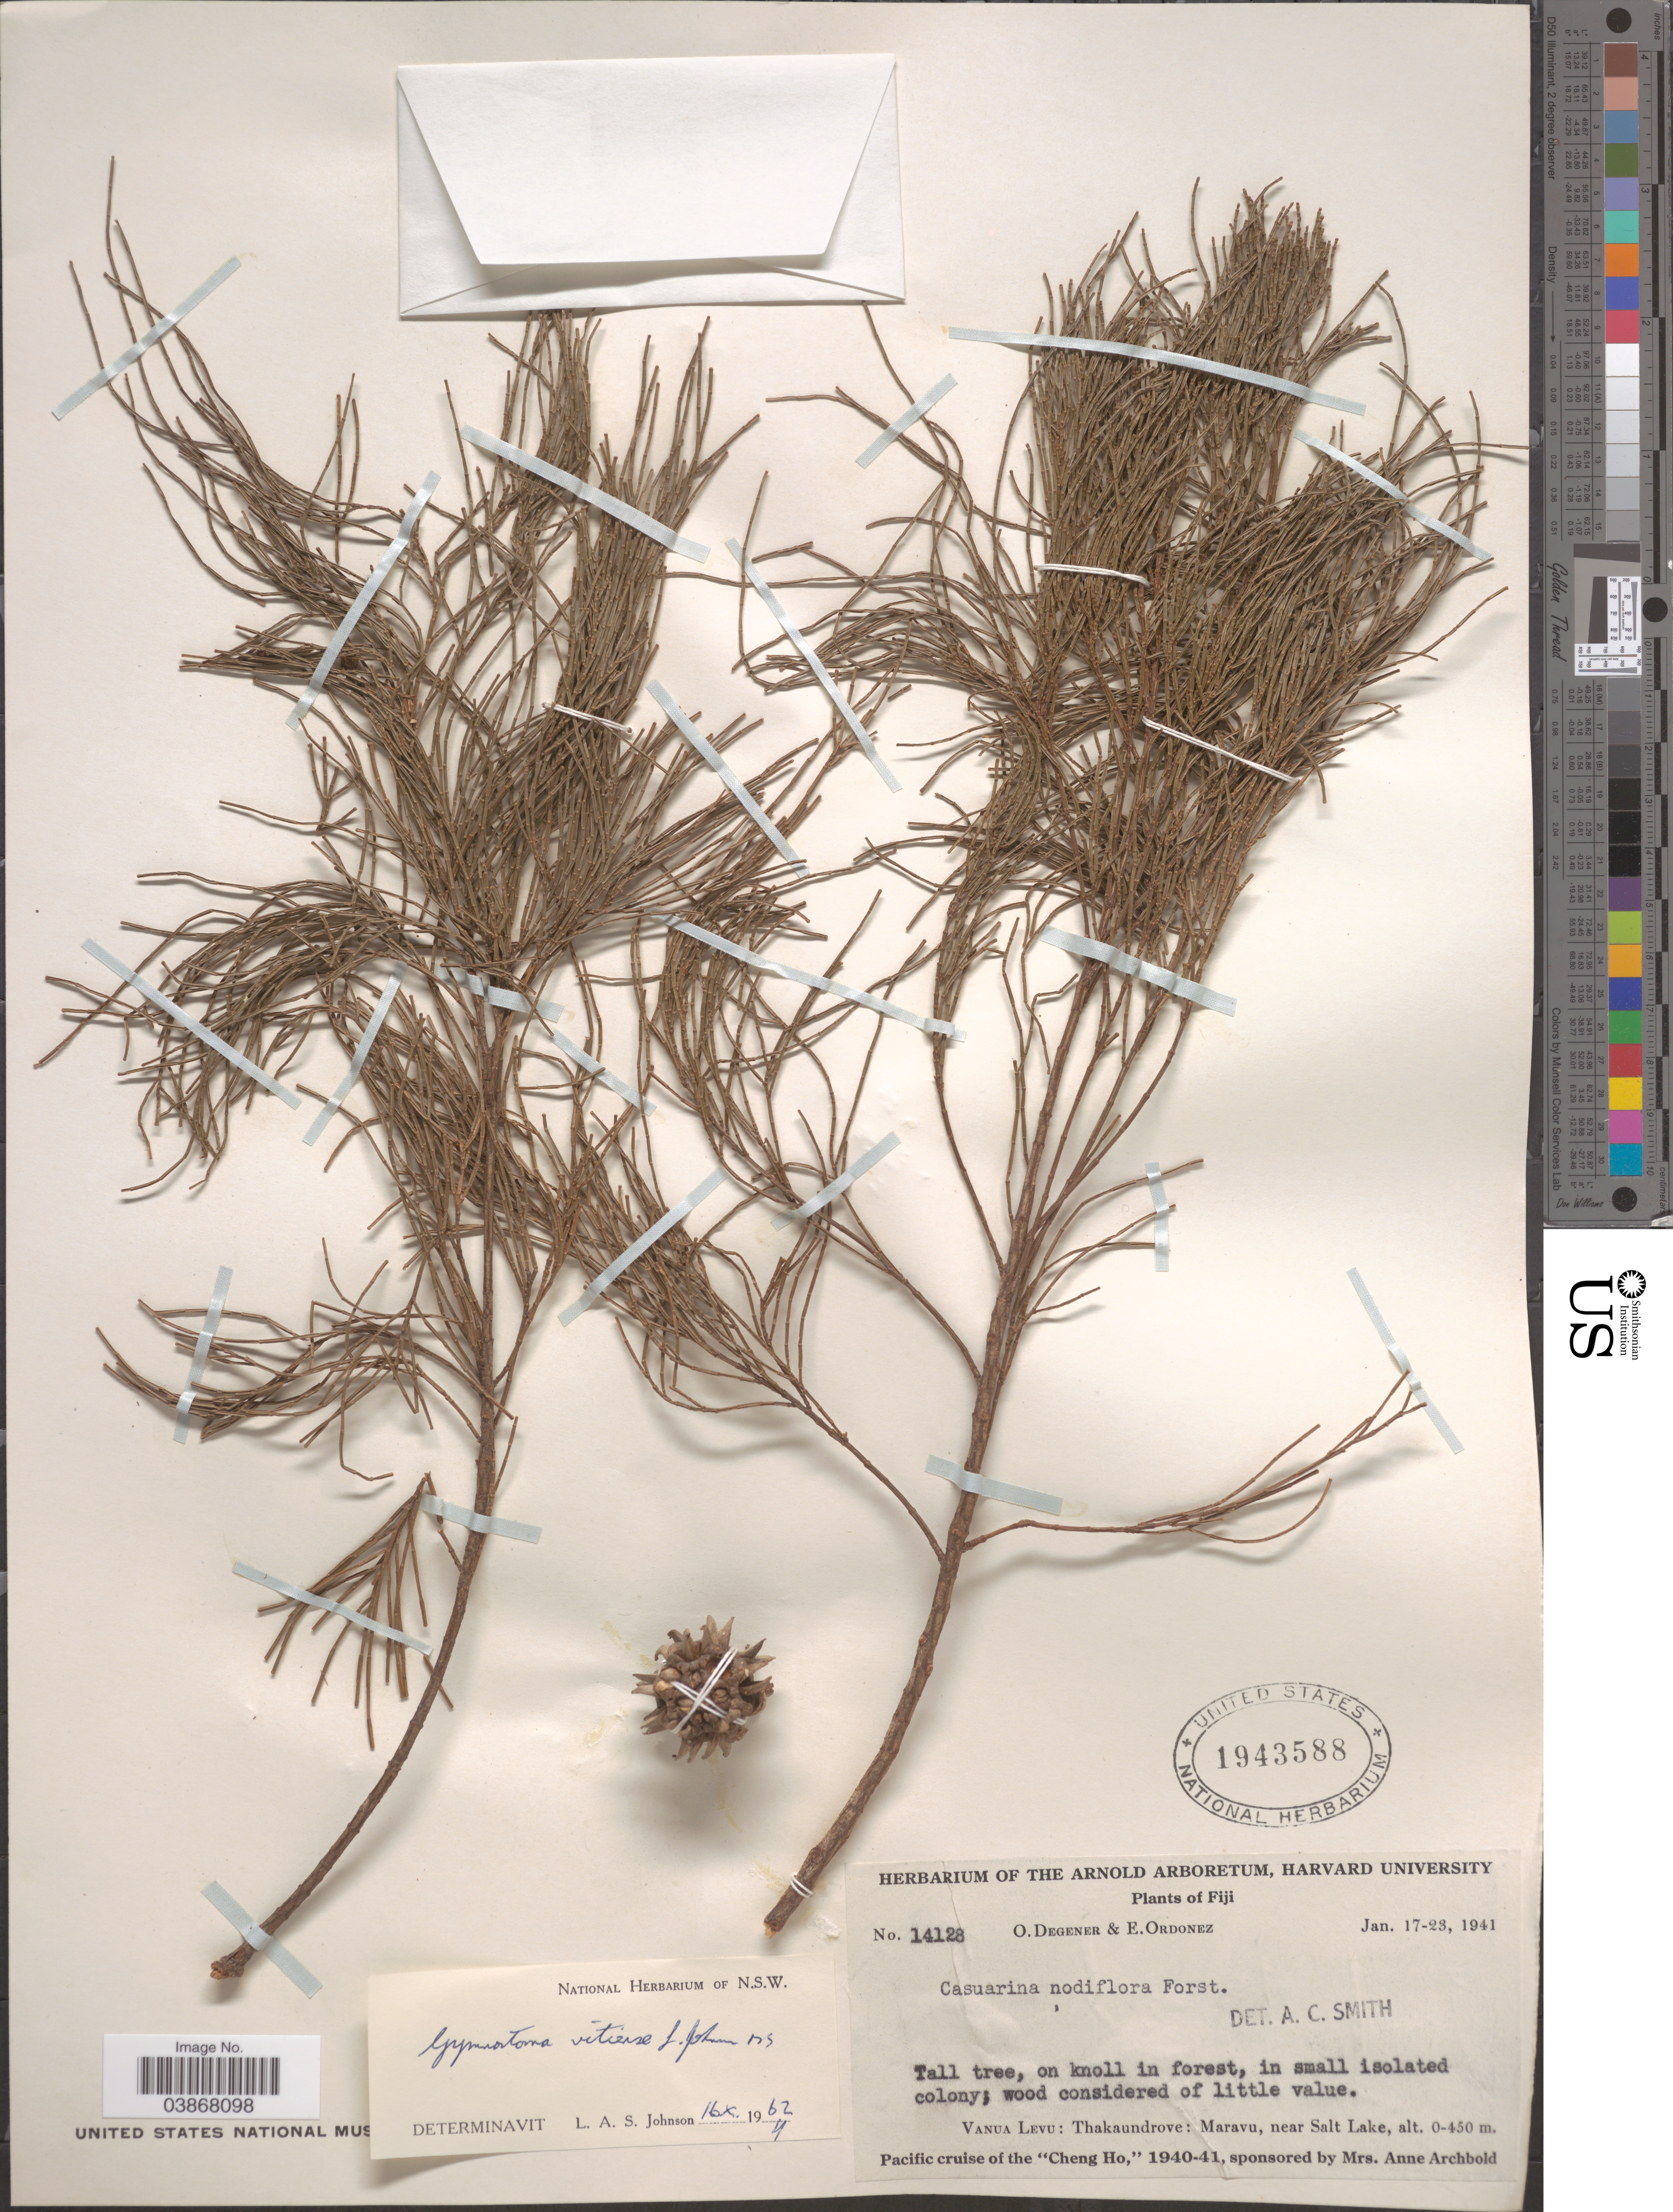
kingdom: Plantae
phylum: Tracheophyta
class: Magnoliopsida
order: Fagales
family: Casuarinaceae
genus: Gymnostoma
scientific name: Gymnostoma vitiense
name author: L.A.S. Johnson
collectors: O. Degener & E. Ordonez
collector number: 14128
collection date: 1941-01-17/1941-01-23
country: Fiji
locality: Vanua Levu: Thakaundrove: Maravu, near Salt lake.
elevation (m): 0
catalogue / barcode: US 1943588